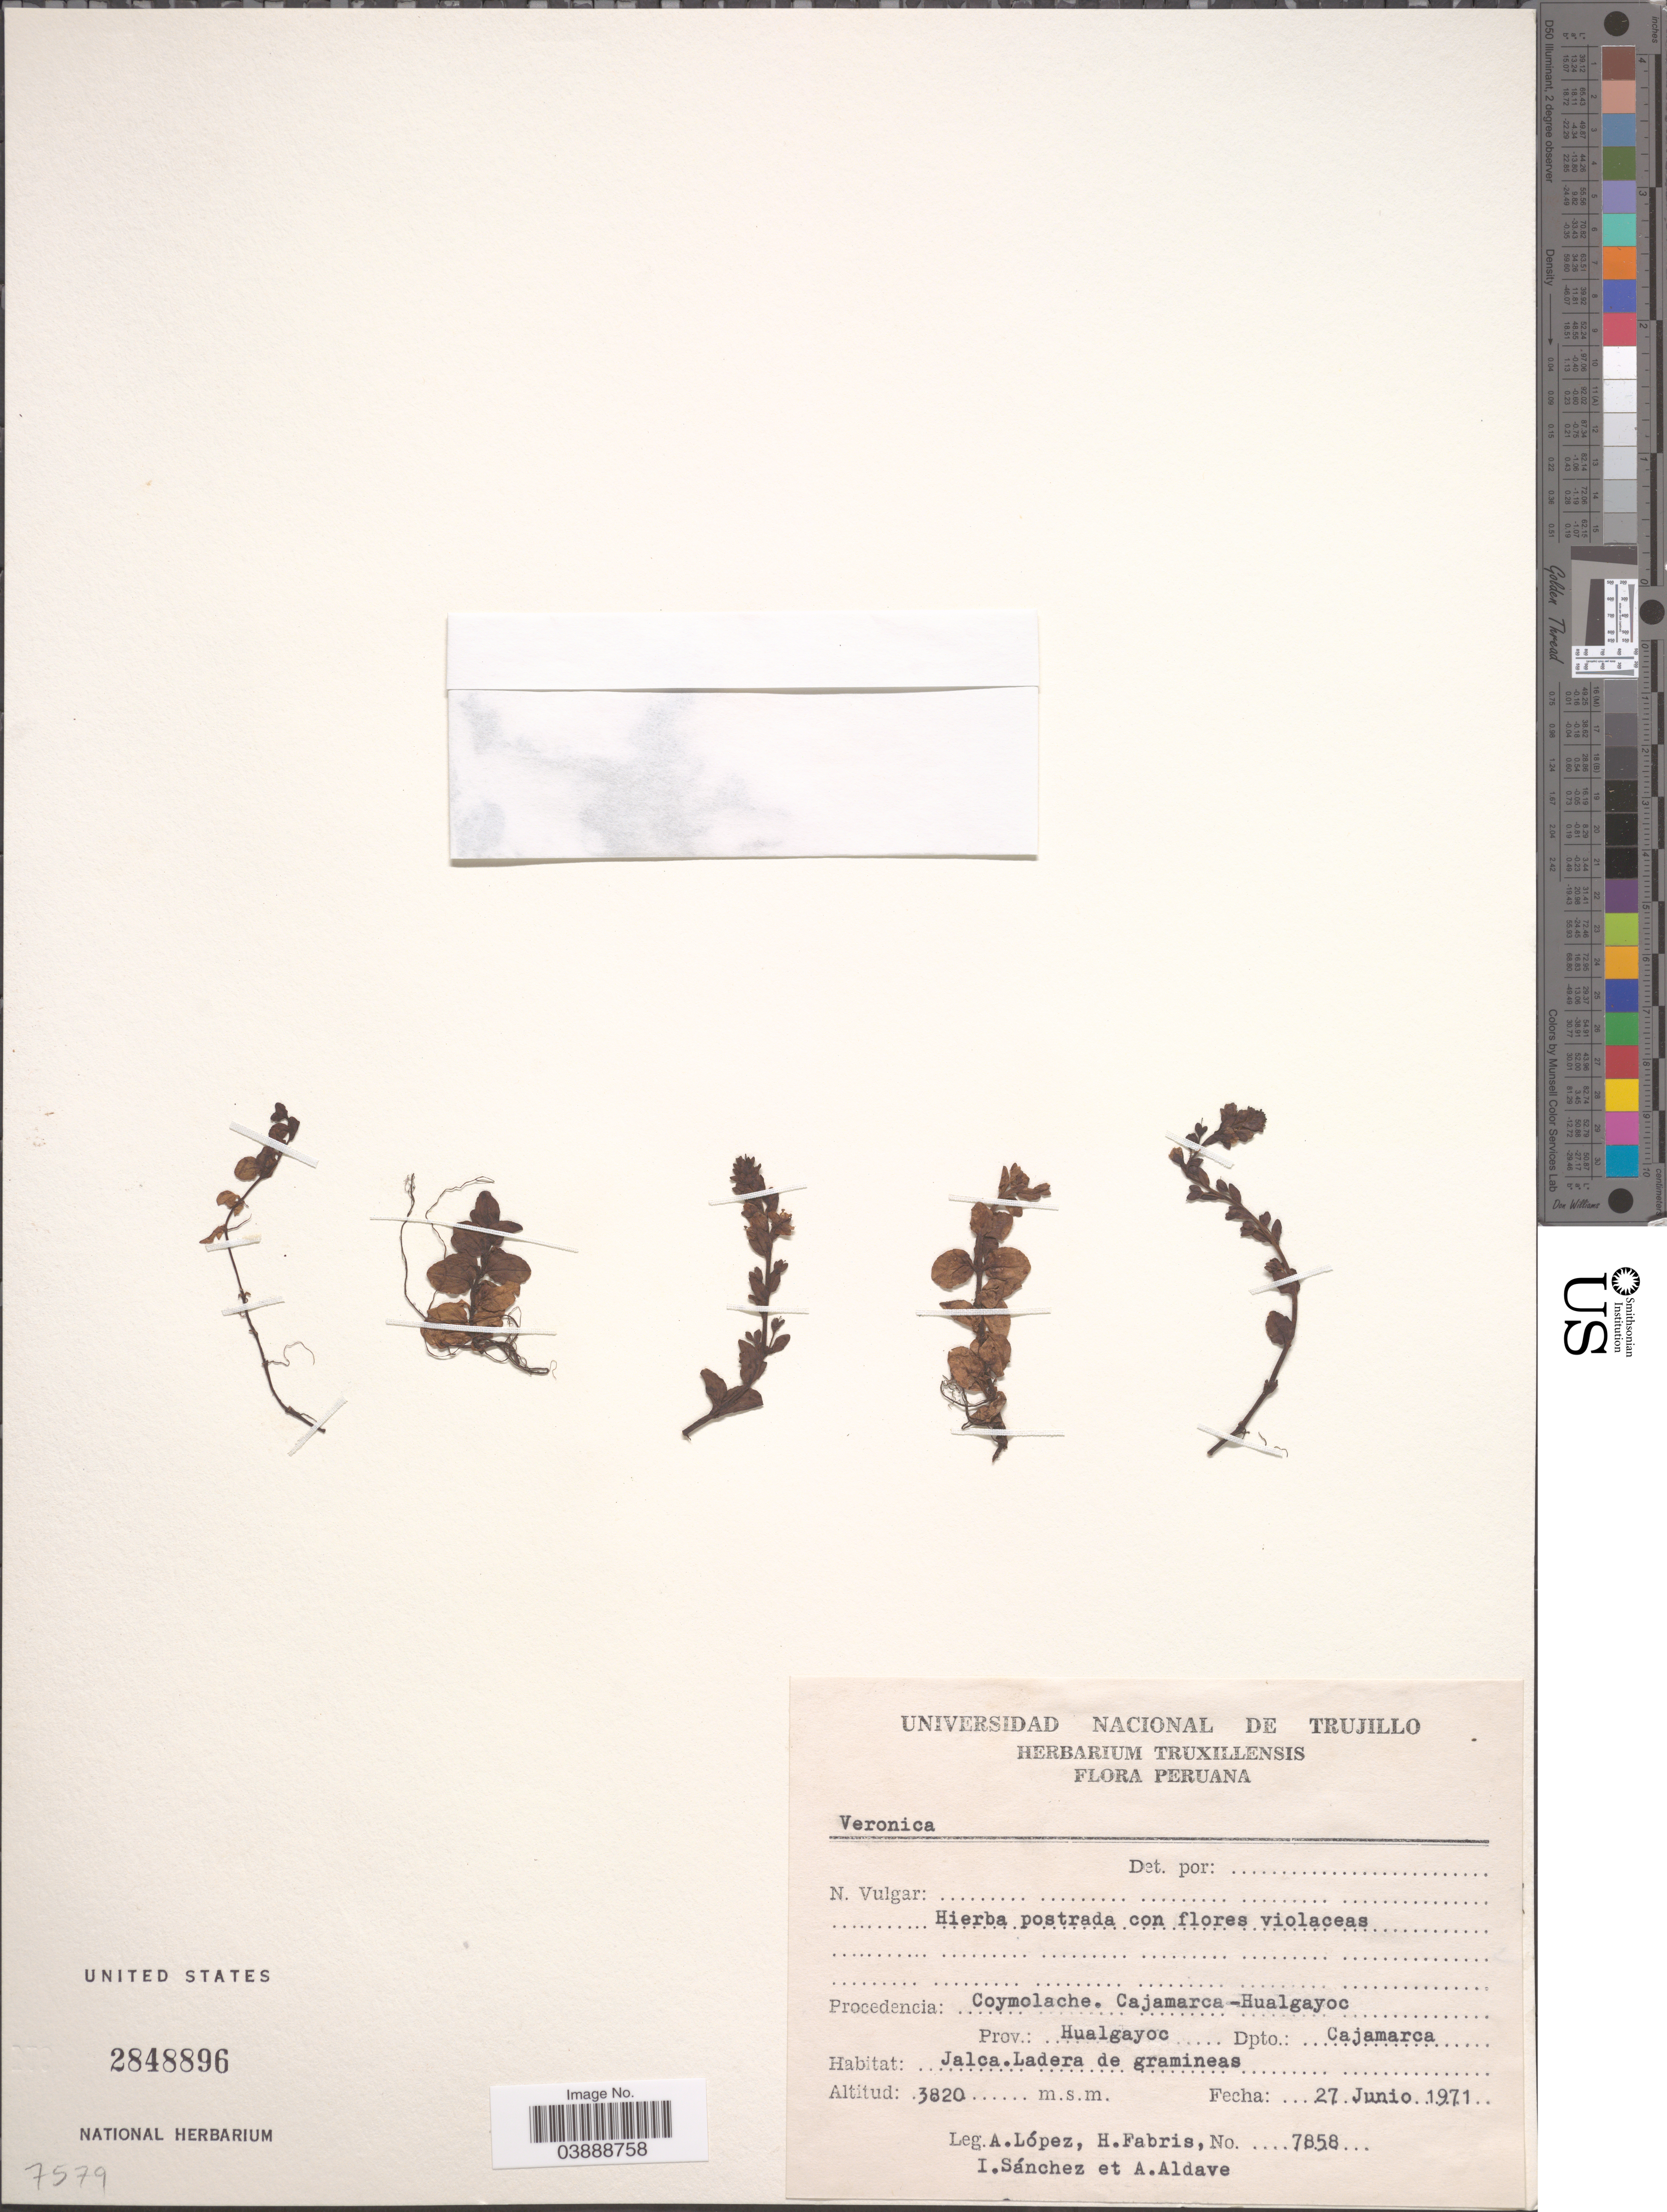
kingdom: Plantae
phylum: Tracheophyta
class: Magnoliopsida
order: Lamiales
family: Plantaginaceae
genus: Veronica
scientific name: Veronica serpyllifolia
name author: L.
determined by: Albach, Dirk C.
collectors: A. López, H. Fabris, I. Sánchez & A. Aldave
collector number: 7858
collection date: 1971-06-27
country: Peru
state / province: Cajamarca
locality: Coymolache. Cajamarca-Hualgayoc. Prov. Hualgayoc. Dpto.: Cajamarca.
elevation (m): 3820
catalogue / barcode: US 2848896